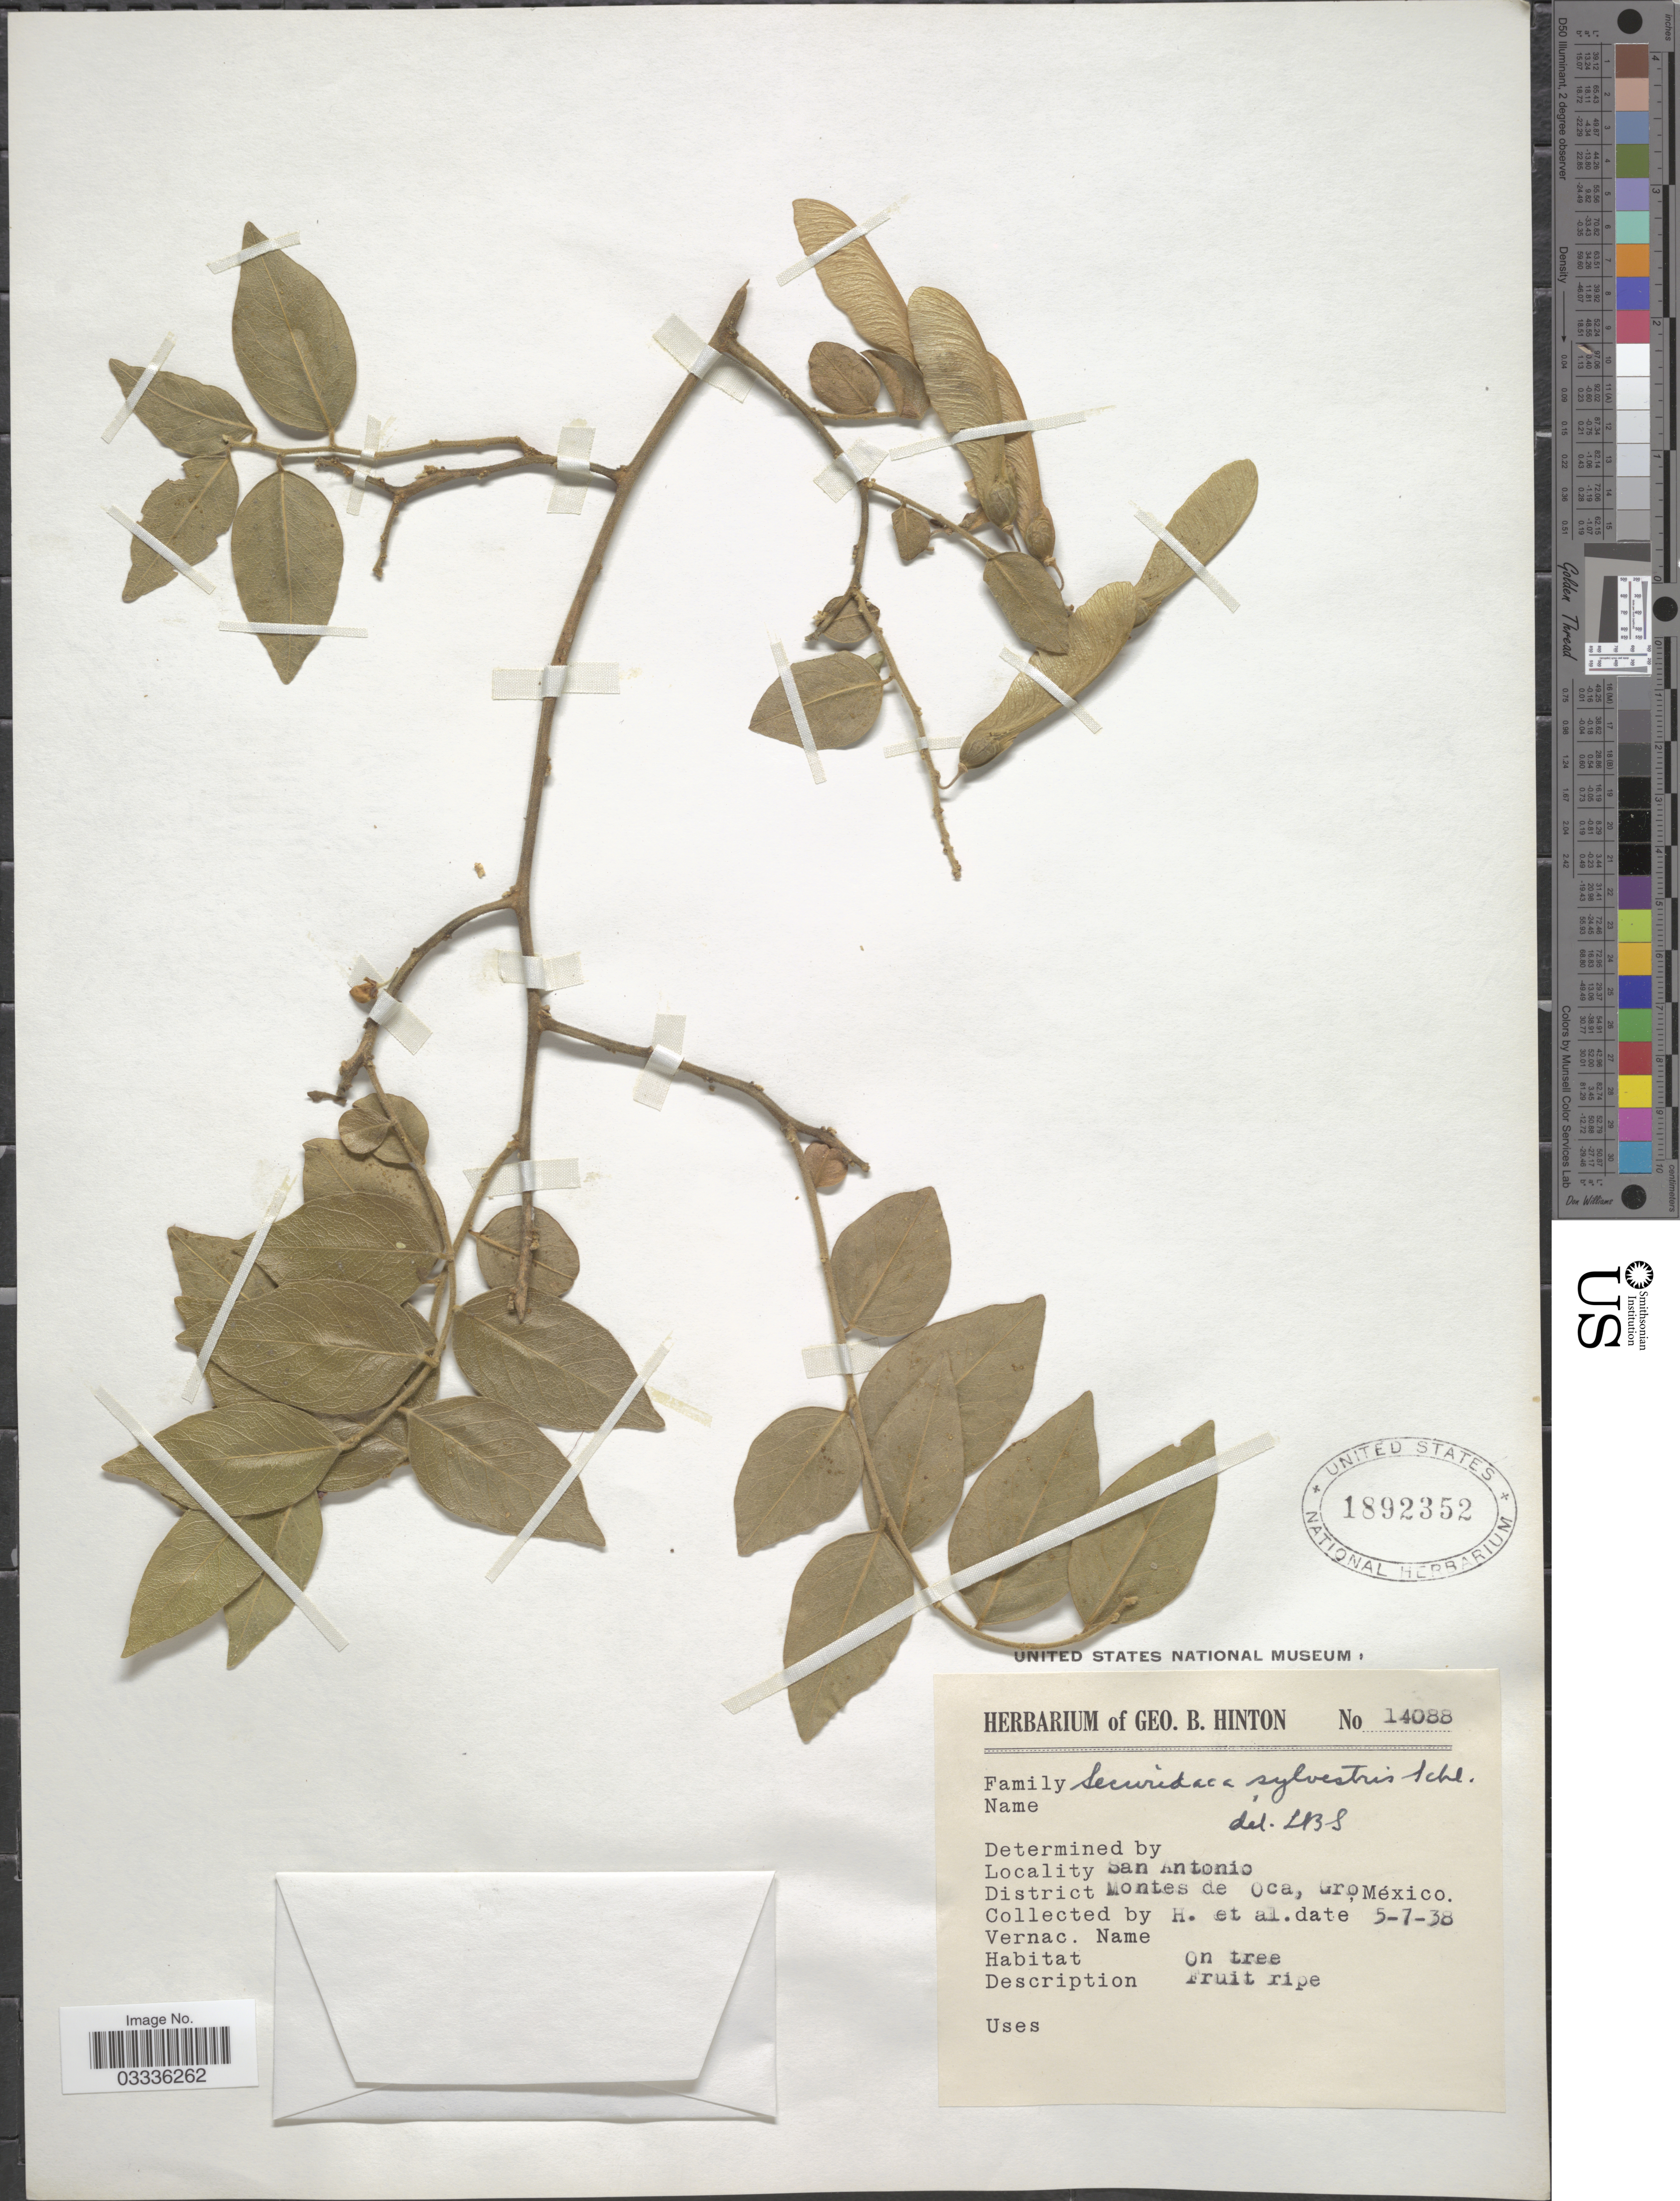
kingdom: Plantae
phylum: Tracheophyta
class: Magnoliopsida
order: Fabales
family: Polygalaceae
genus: Securidaca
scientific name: Securidaca sylvestris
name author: Schltdl.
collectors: G. B. Hinton & et al.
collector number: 14088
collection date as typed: Transcribed d/m/y: 5/7/38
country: Mexico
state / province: Guerrero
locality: San Antonio. District Montes de Oca.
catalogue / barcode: US 1892352